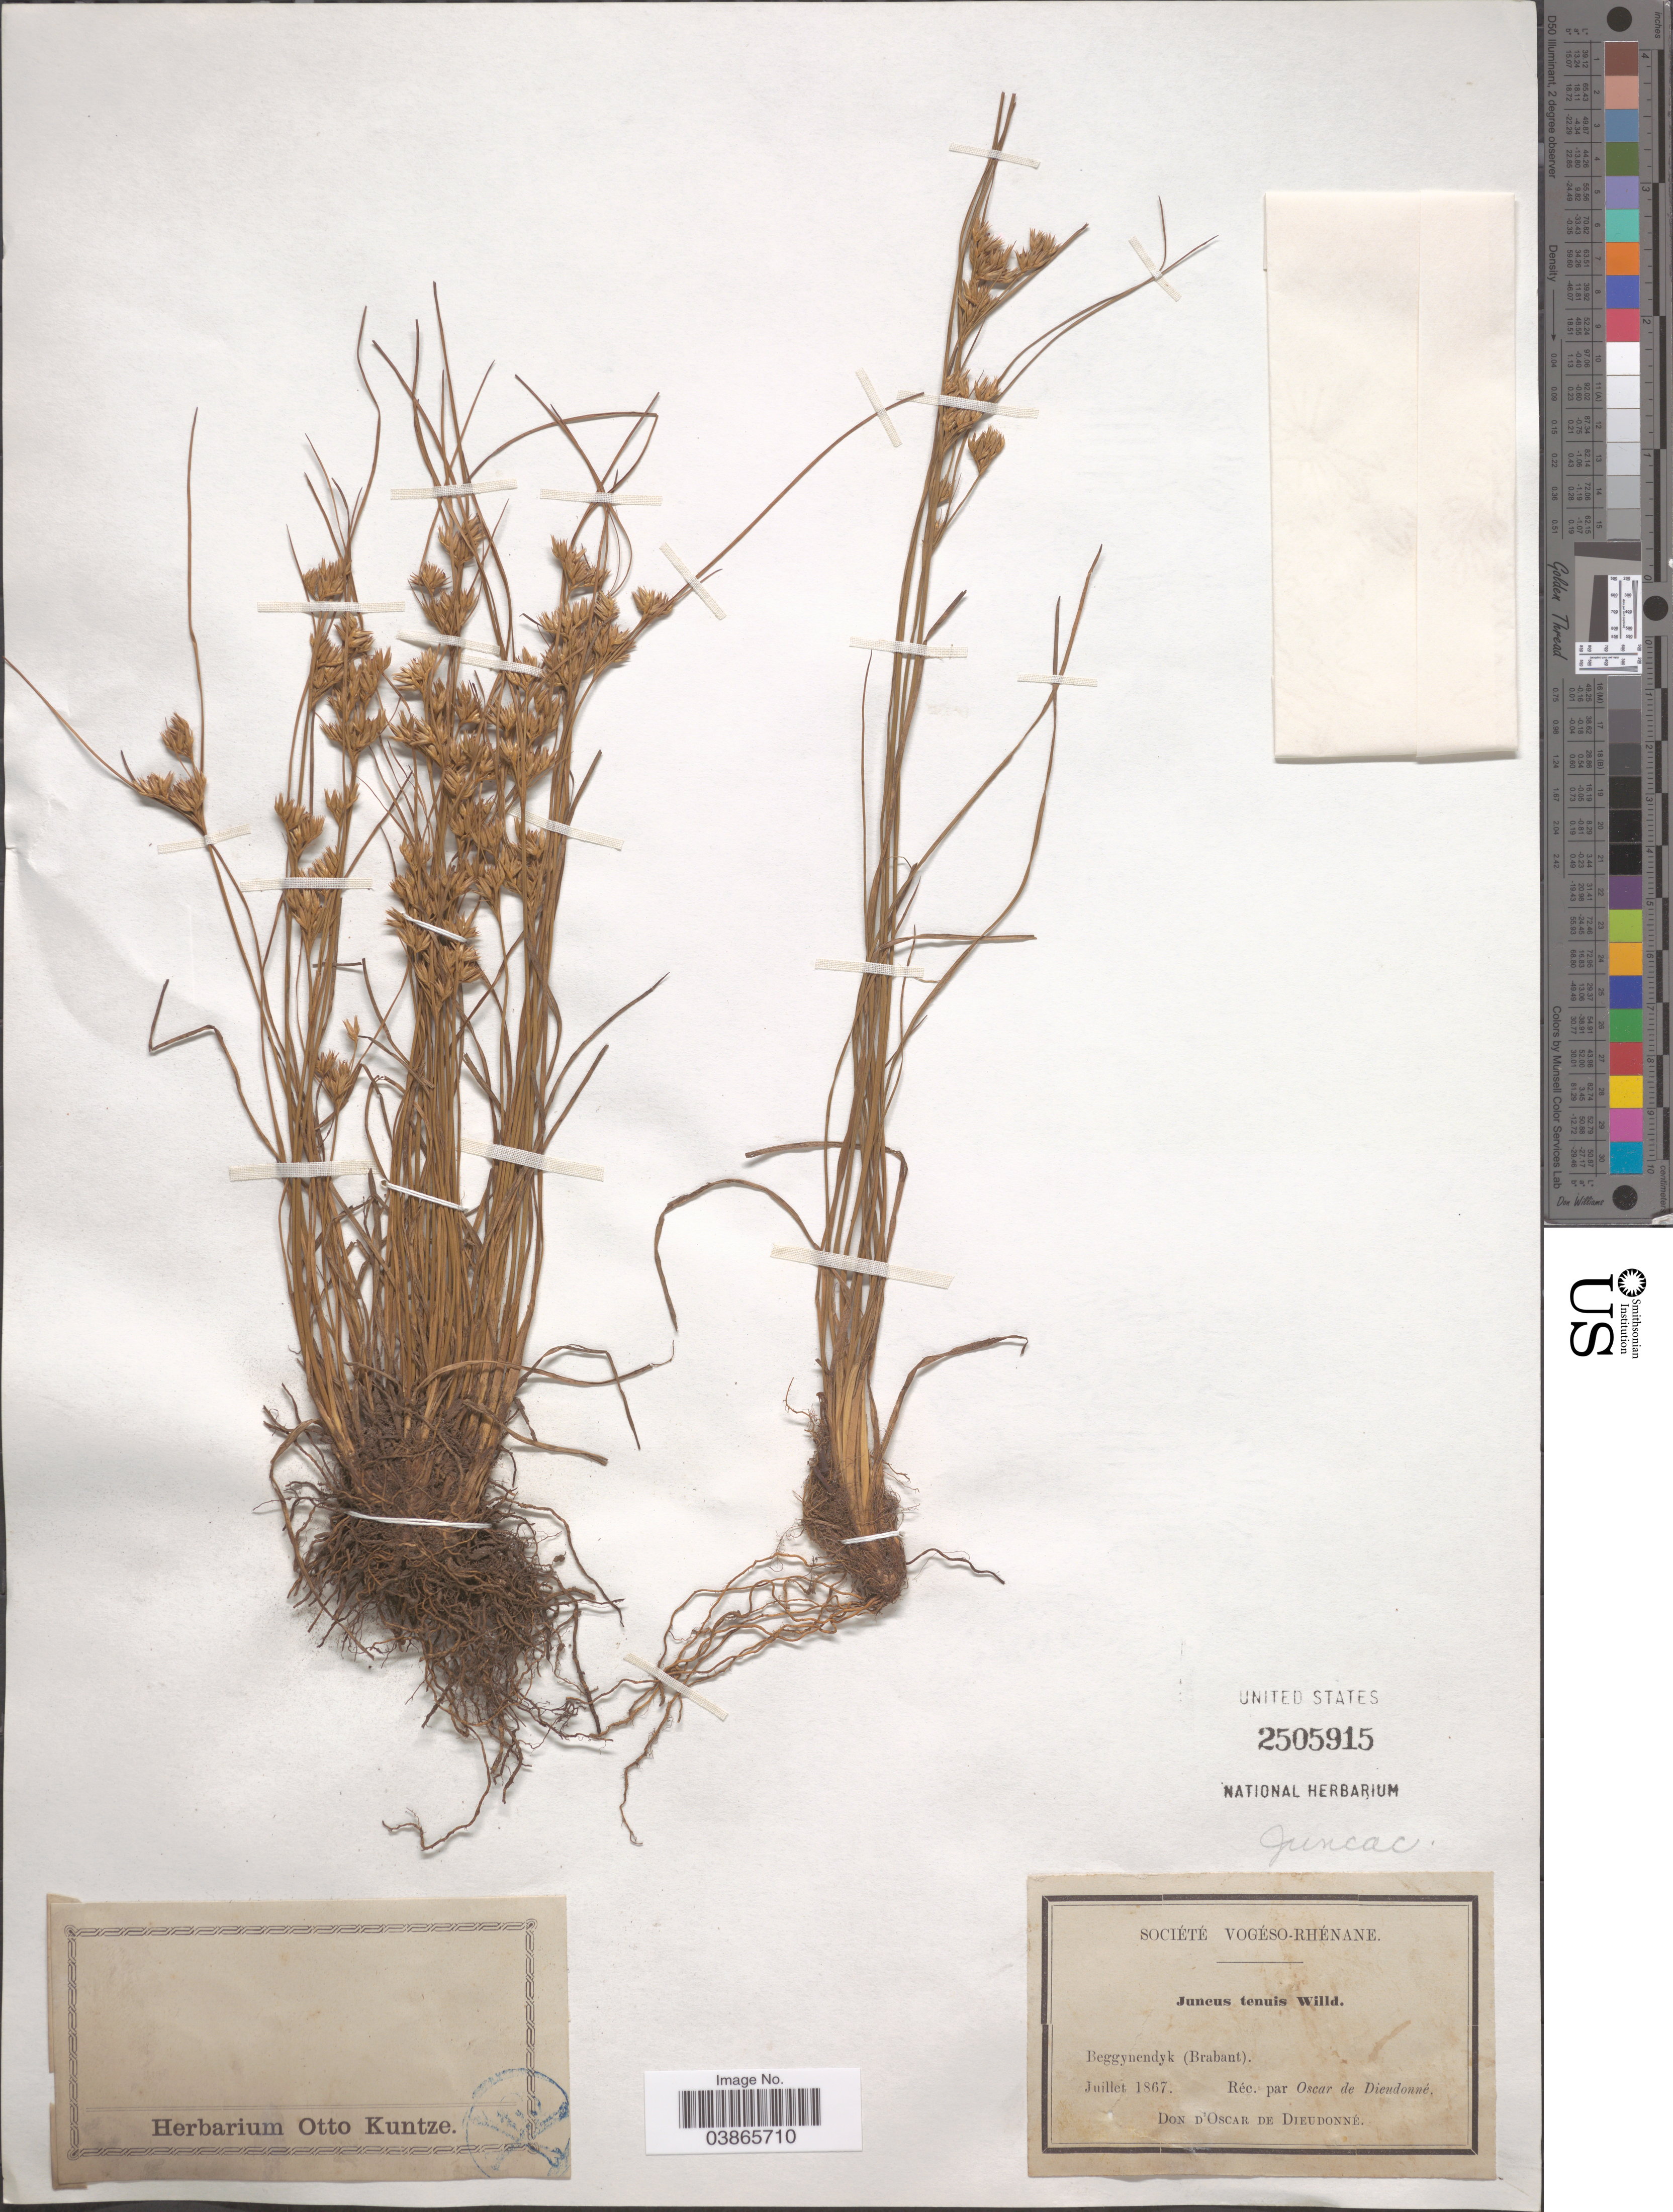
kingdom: Plantae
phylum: Tracheophyta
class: Liliopsida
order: Poales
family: Juncaceae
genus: Juncus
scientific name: Juncus tenuis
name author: Willd.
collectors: D. Dieudonné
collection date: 1867-07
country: Belgium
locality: Beggynendyk (Brabant).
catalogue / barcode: US 2505915